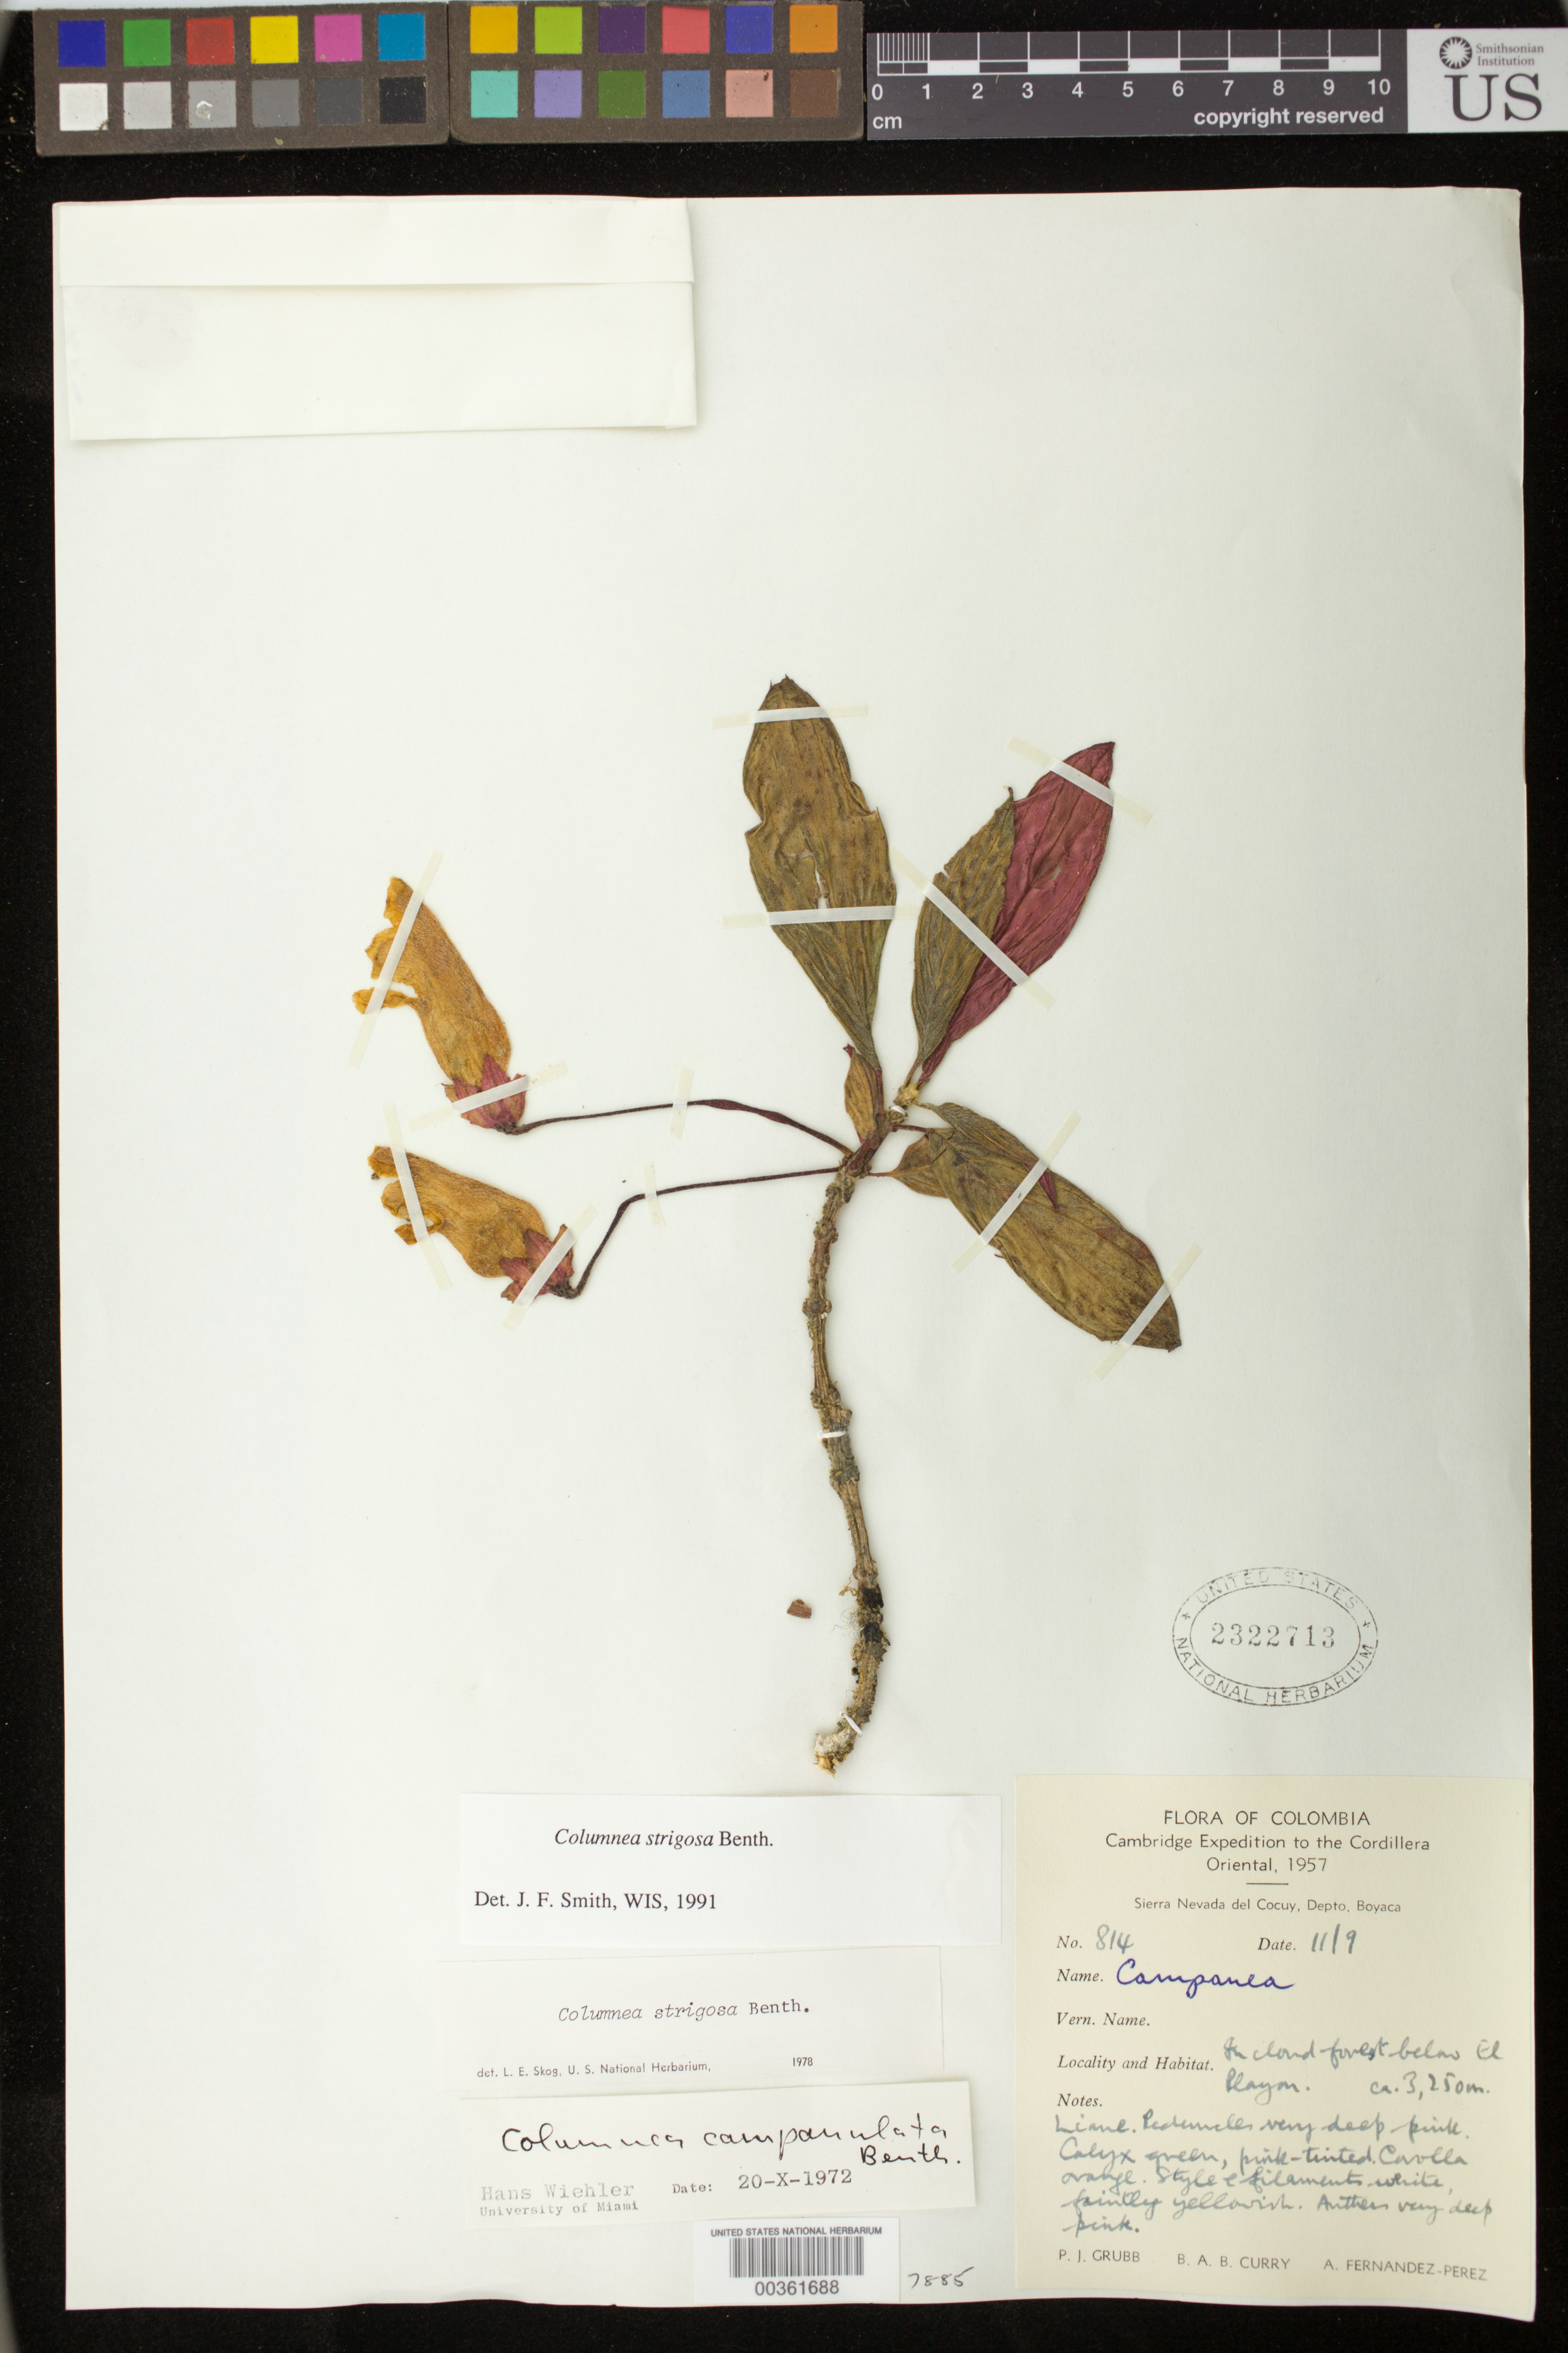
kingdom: Plantae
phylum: Tracheophyta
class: Magnoliopsida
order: Lamiales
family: Gesneriaceae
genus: Columnea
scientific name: Columnea strigosa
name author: Benth.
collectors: P. J. Grubb, B. Curry & A. Fernández-Pérez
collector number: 814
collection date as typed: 11 Sep 1957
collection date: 1957-09-11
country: Colombia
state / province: Boyacá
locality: Sierra Nevada del Cocuy, below El Playon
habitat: Cloud forest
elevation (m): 3250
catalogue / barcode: US 2322713